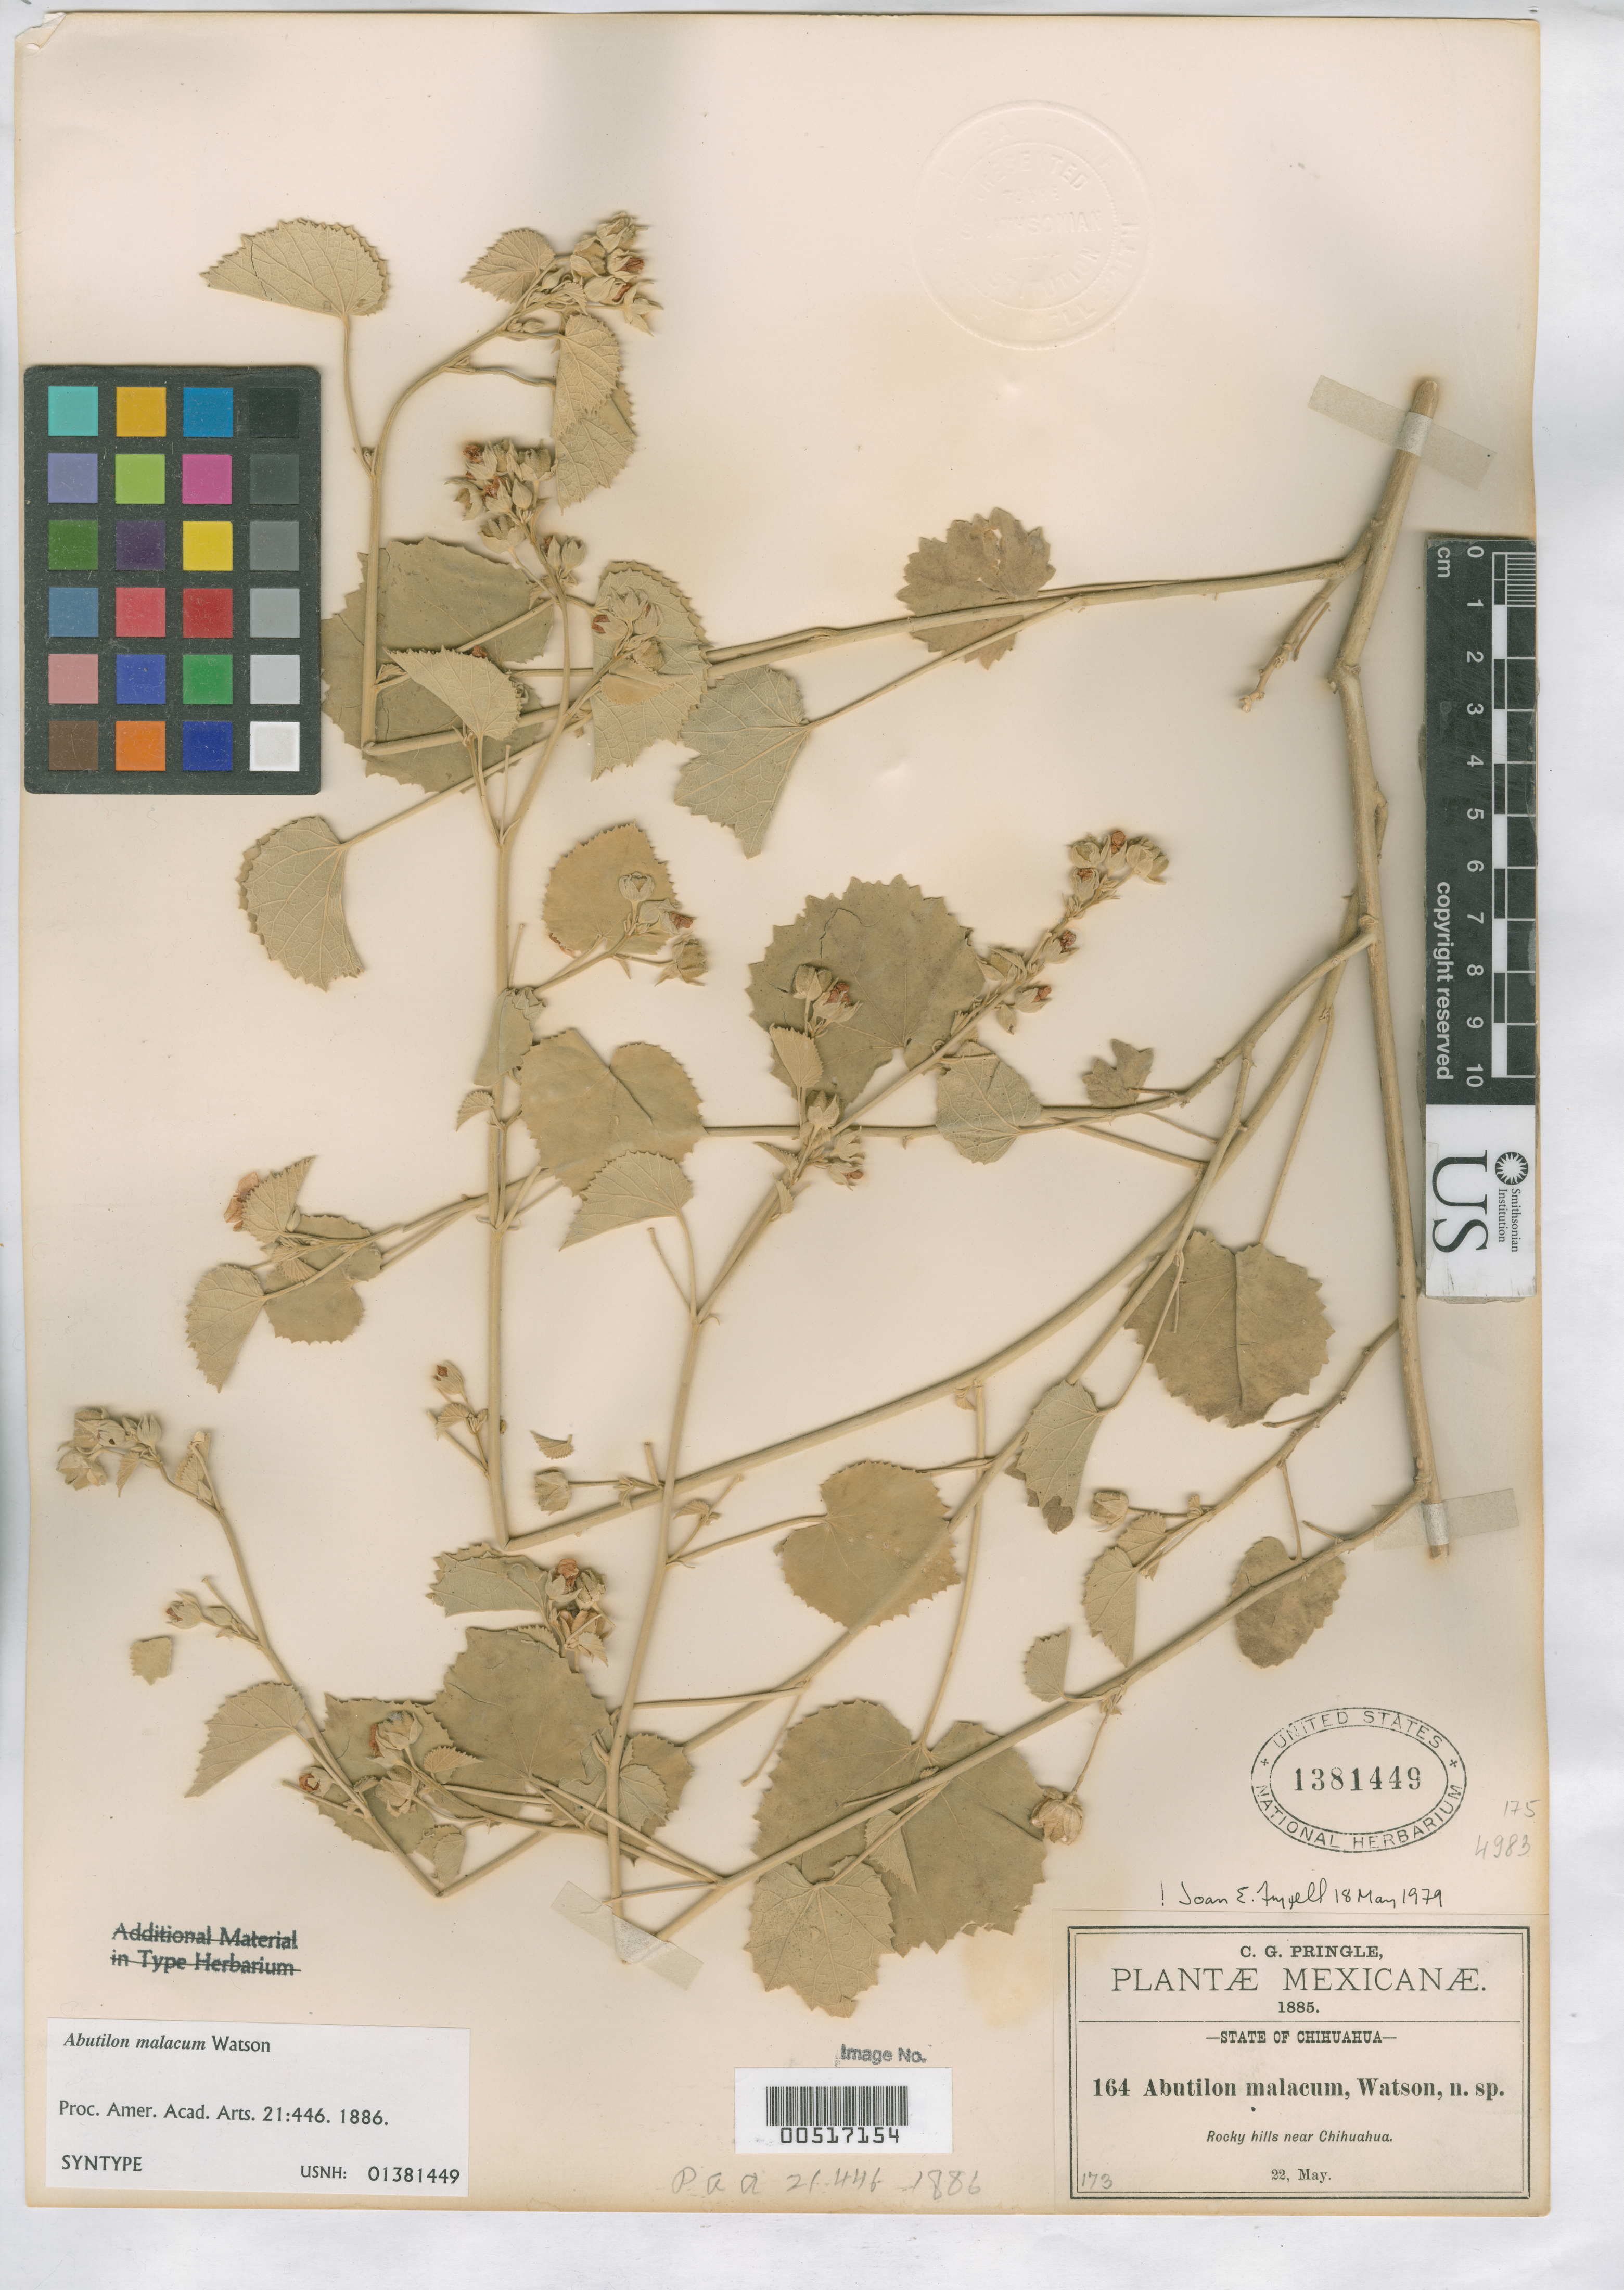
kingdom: Plantae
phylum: Tracheophyta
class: Magnoliopsida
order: Malvales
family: Malvaceae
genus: Abutilon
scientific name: Abutilon malacum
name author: S. Watson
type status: Syntype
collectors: C. G. Pringle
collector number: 164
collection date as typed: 22 May 1885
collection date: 1885-05-22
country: Mexico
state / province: Chihuahua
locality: Rocky hills near Chihuahua.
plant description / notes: Lectotype collection is Jones 4193 as designated by Fryxell, Madroño 30: 84-92 (1983) (no duplicates found at US).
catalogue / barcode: US 1381449